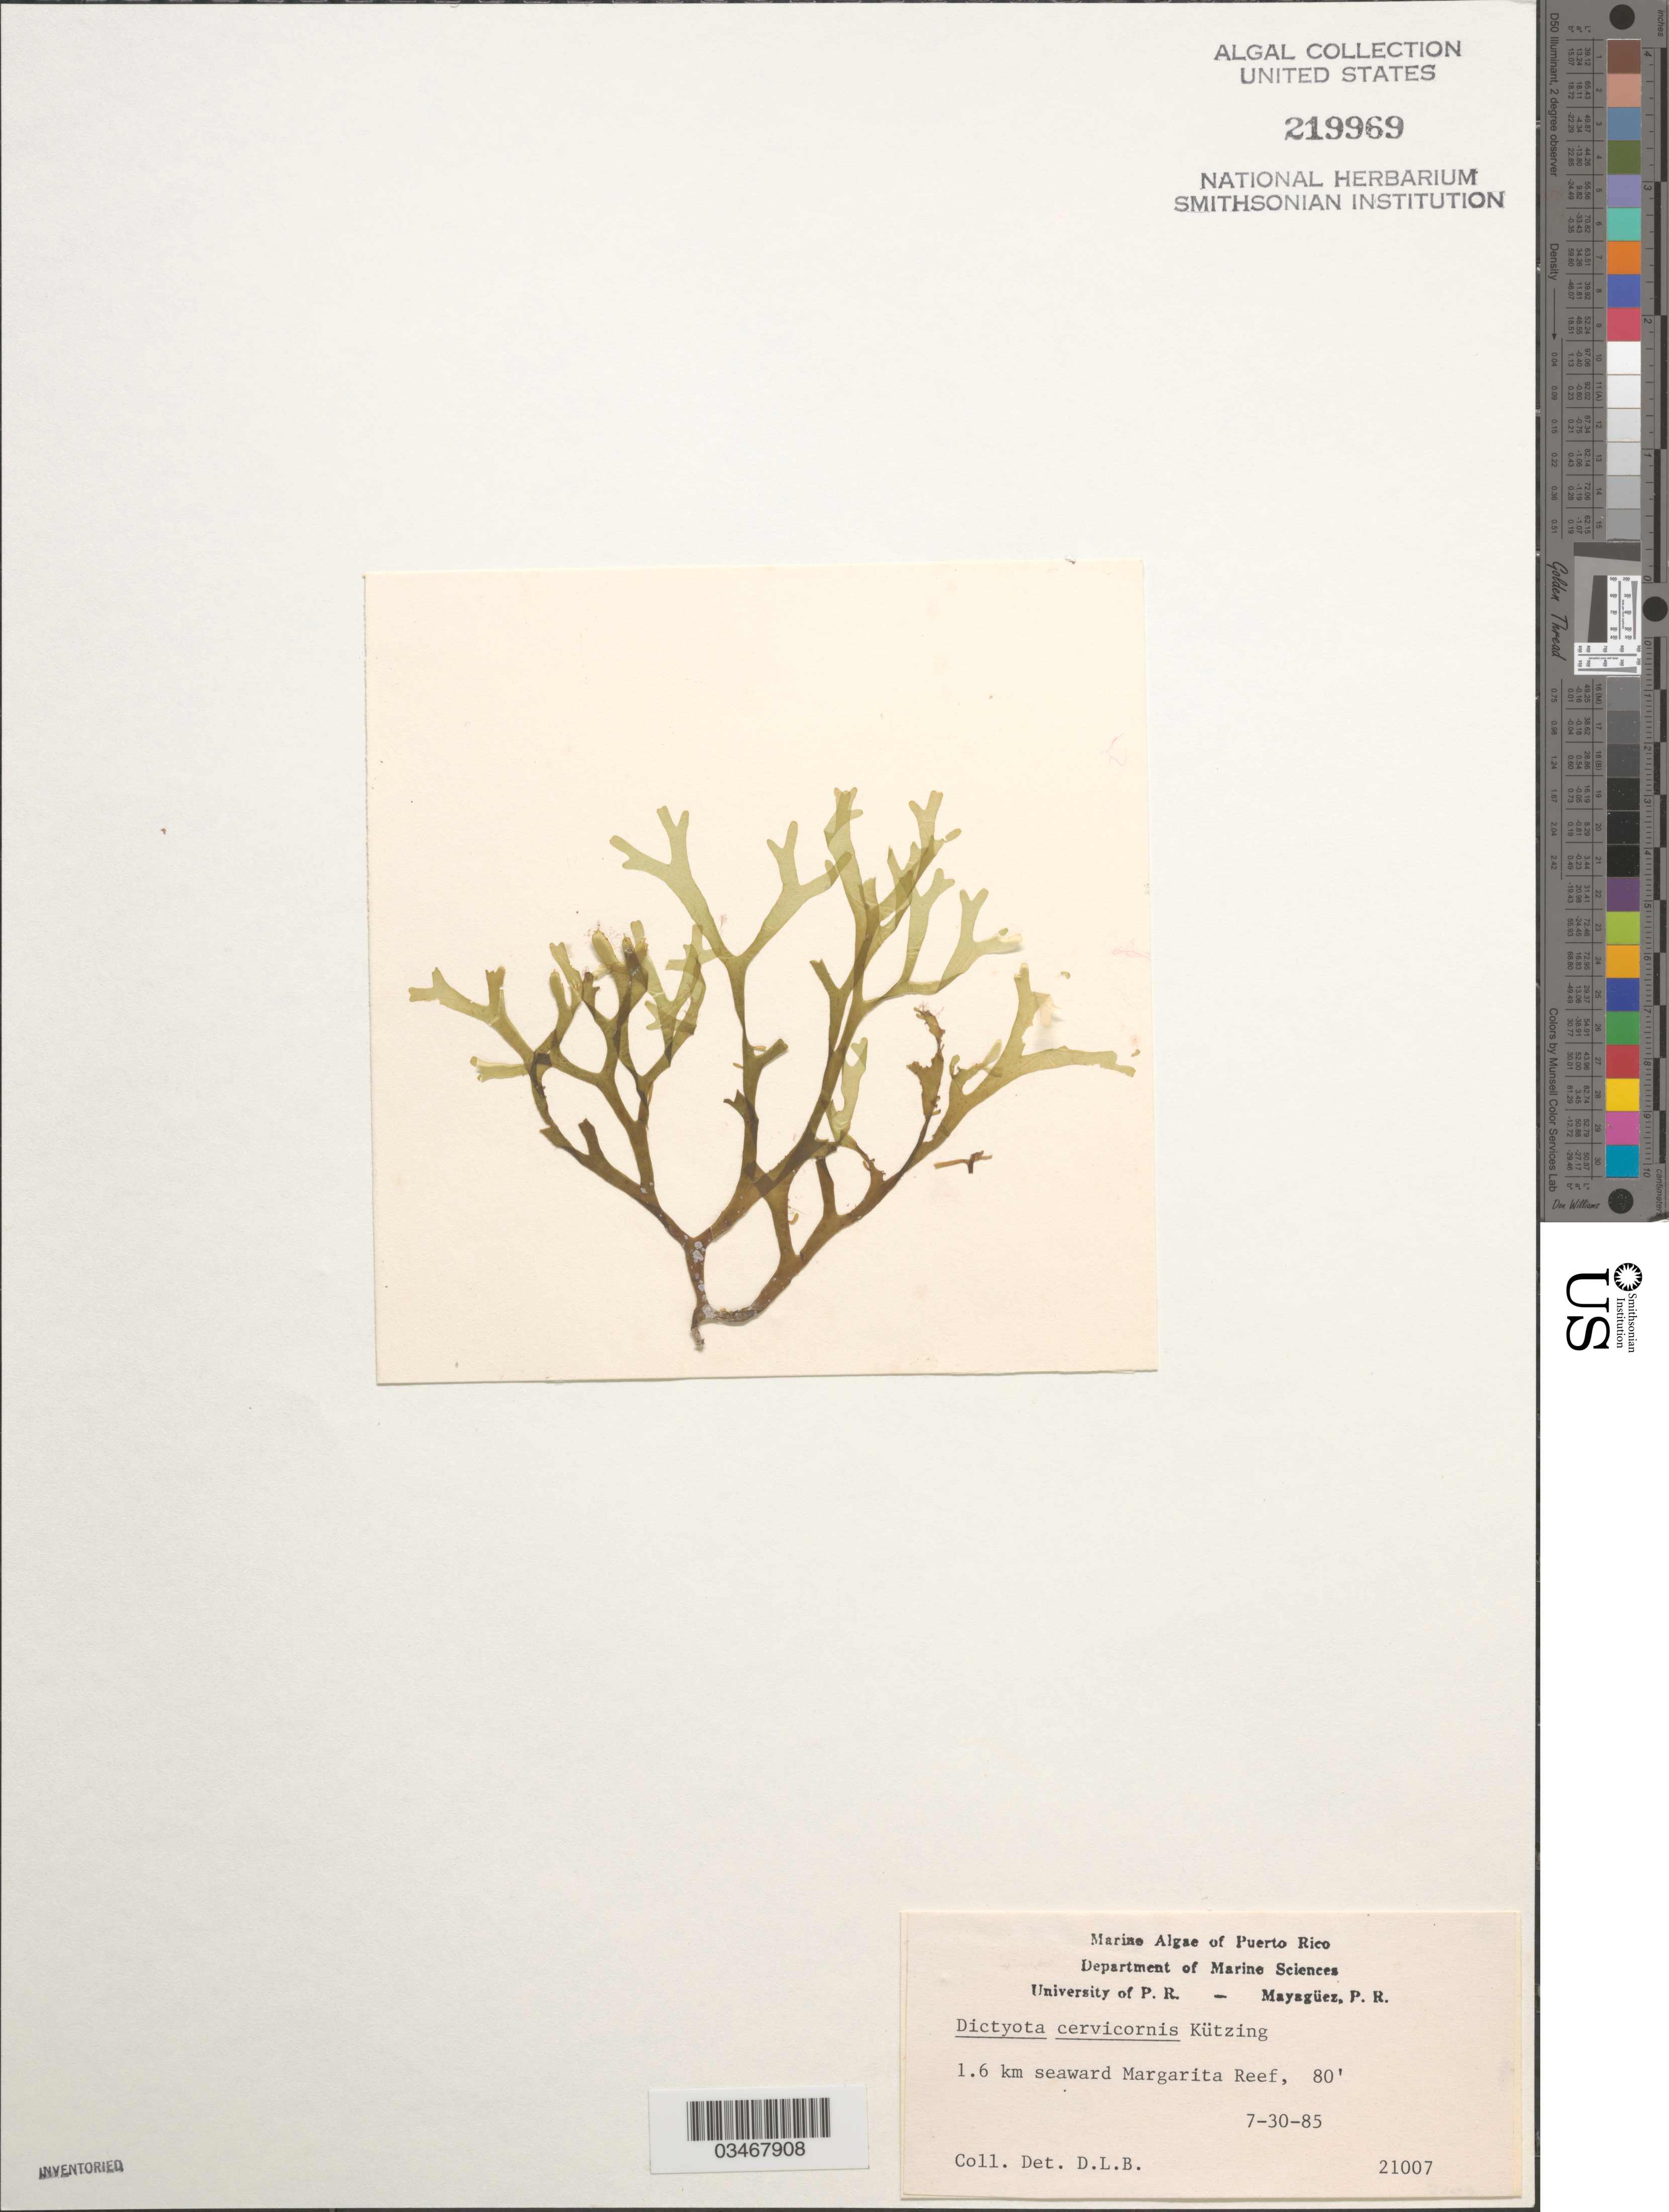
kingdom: Chromista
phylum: Ochrophyta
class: Phaeophyceae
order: Dictyotales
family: Dictyotaceae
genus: Dictyota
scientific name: Dictyota cervicornis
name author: Kütz.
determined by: Ballantine, D. L.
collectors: D.L. Ballantine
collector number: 21007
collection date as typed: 30 Jul 1985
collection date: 1985-07-30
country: Puerto Rico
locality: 1.6 km seaward Margarita Reef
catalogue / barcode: US 219969